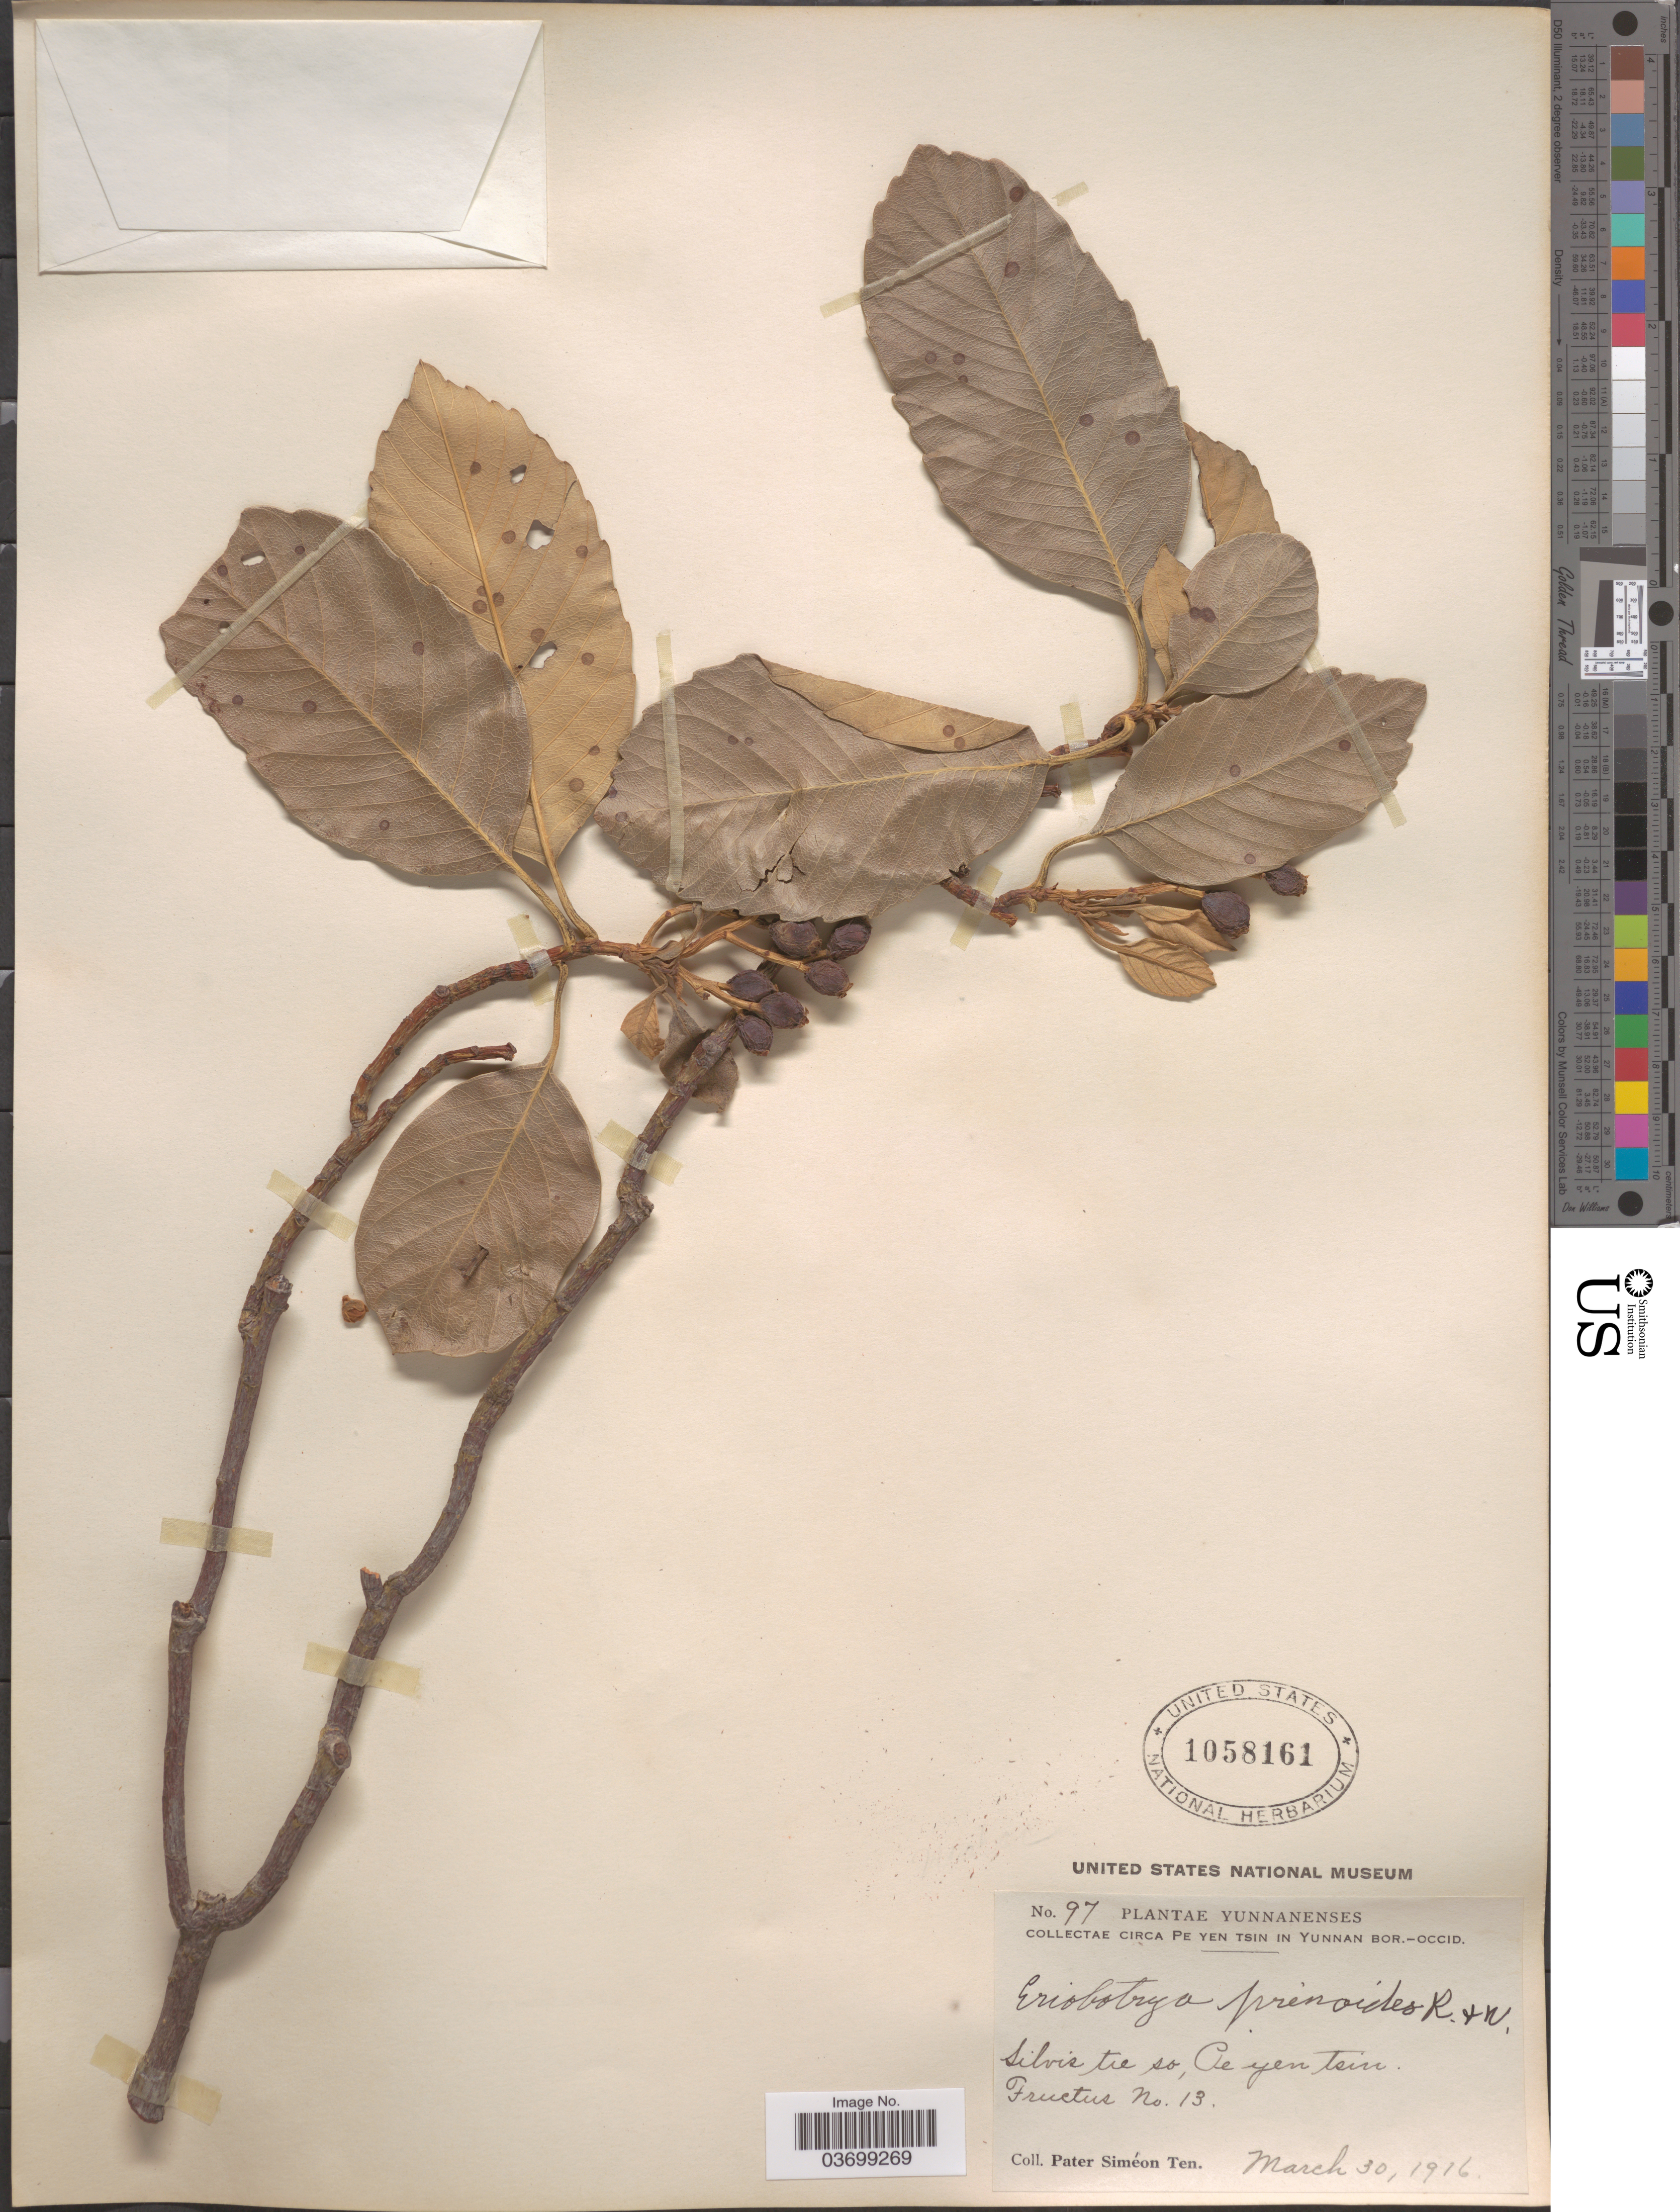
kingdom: Plantae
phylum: Tracheophyta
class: Magnoliopsida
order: Rosales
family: Rosaceae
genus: Rhaphiolepis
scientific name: Rhaphiolepis prinoides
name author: (Rehder & E.H. Wilson) B.B. Liu & J. Wen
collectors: P. S. Ten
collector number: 97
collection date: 1916-03-30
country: China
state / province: Yunnan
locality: Circa Pe Yen Tsin in Yunnan Bor.-Occid. Silvis tie so, Pe yen Tsin. [interpreted]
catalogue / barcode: US 1058161